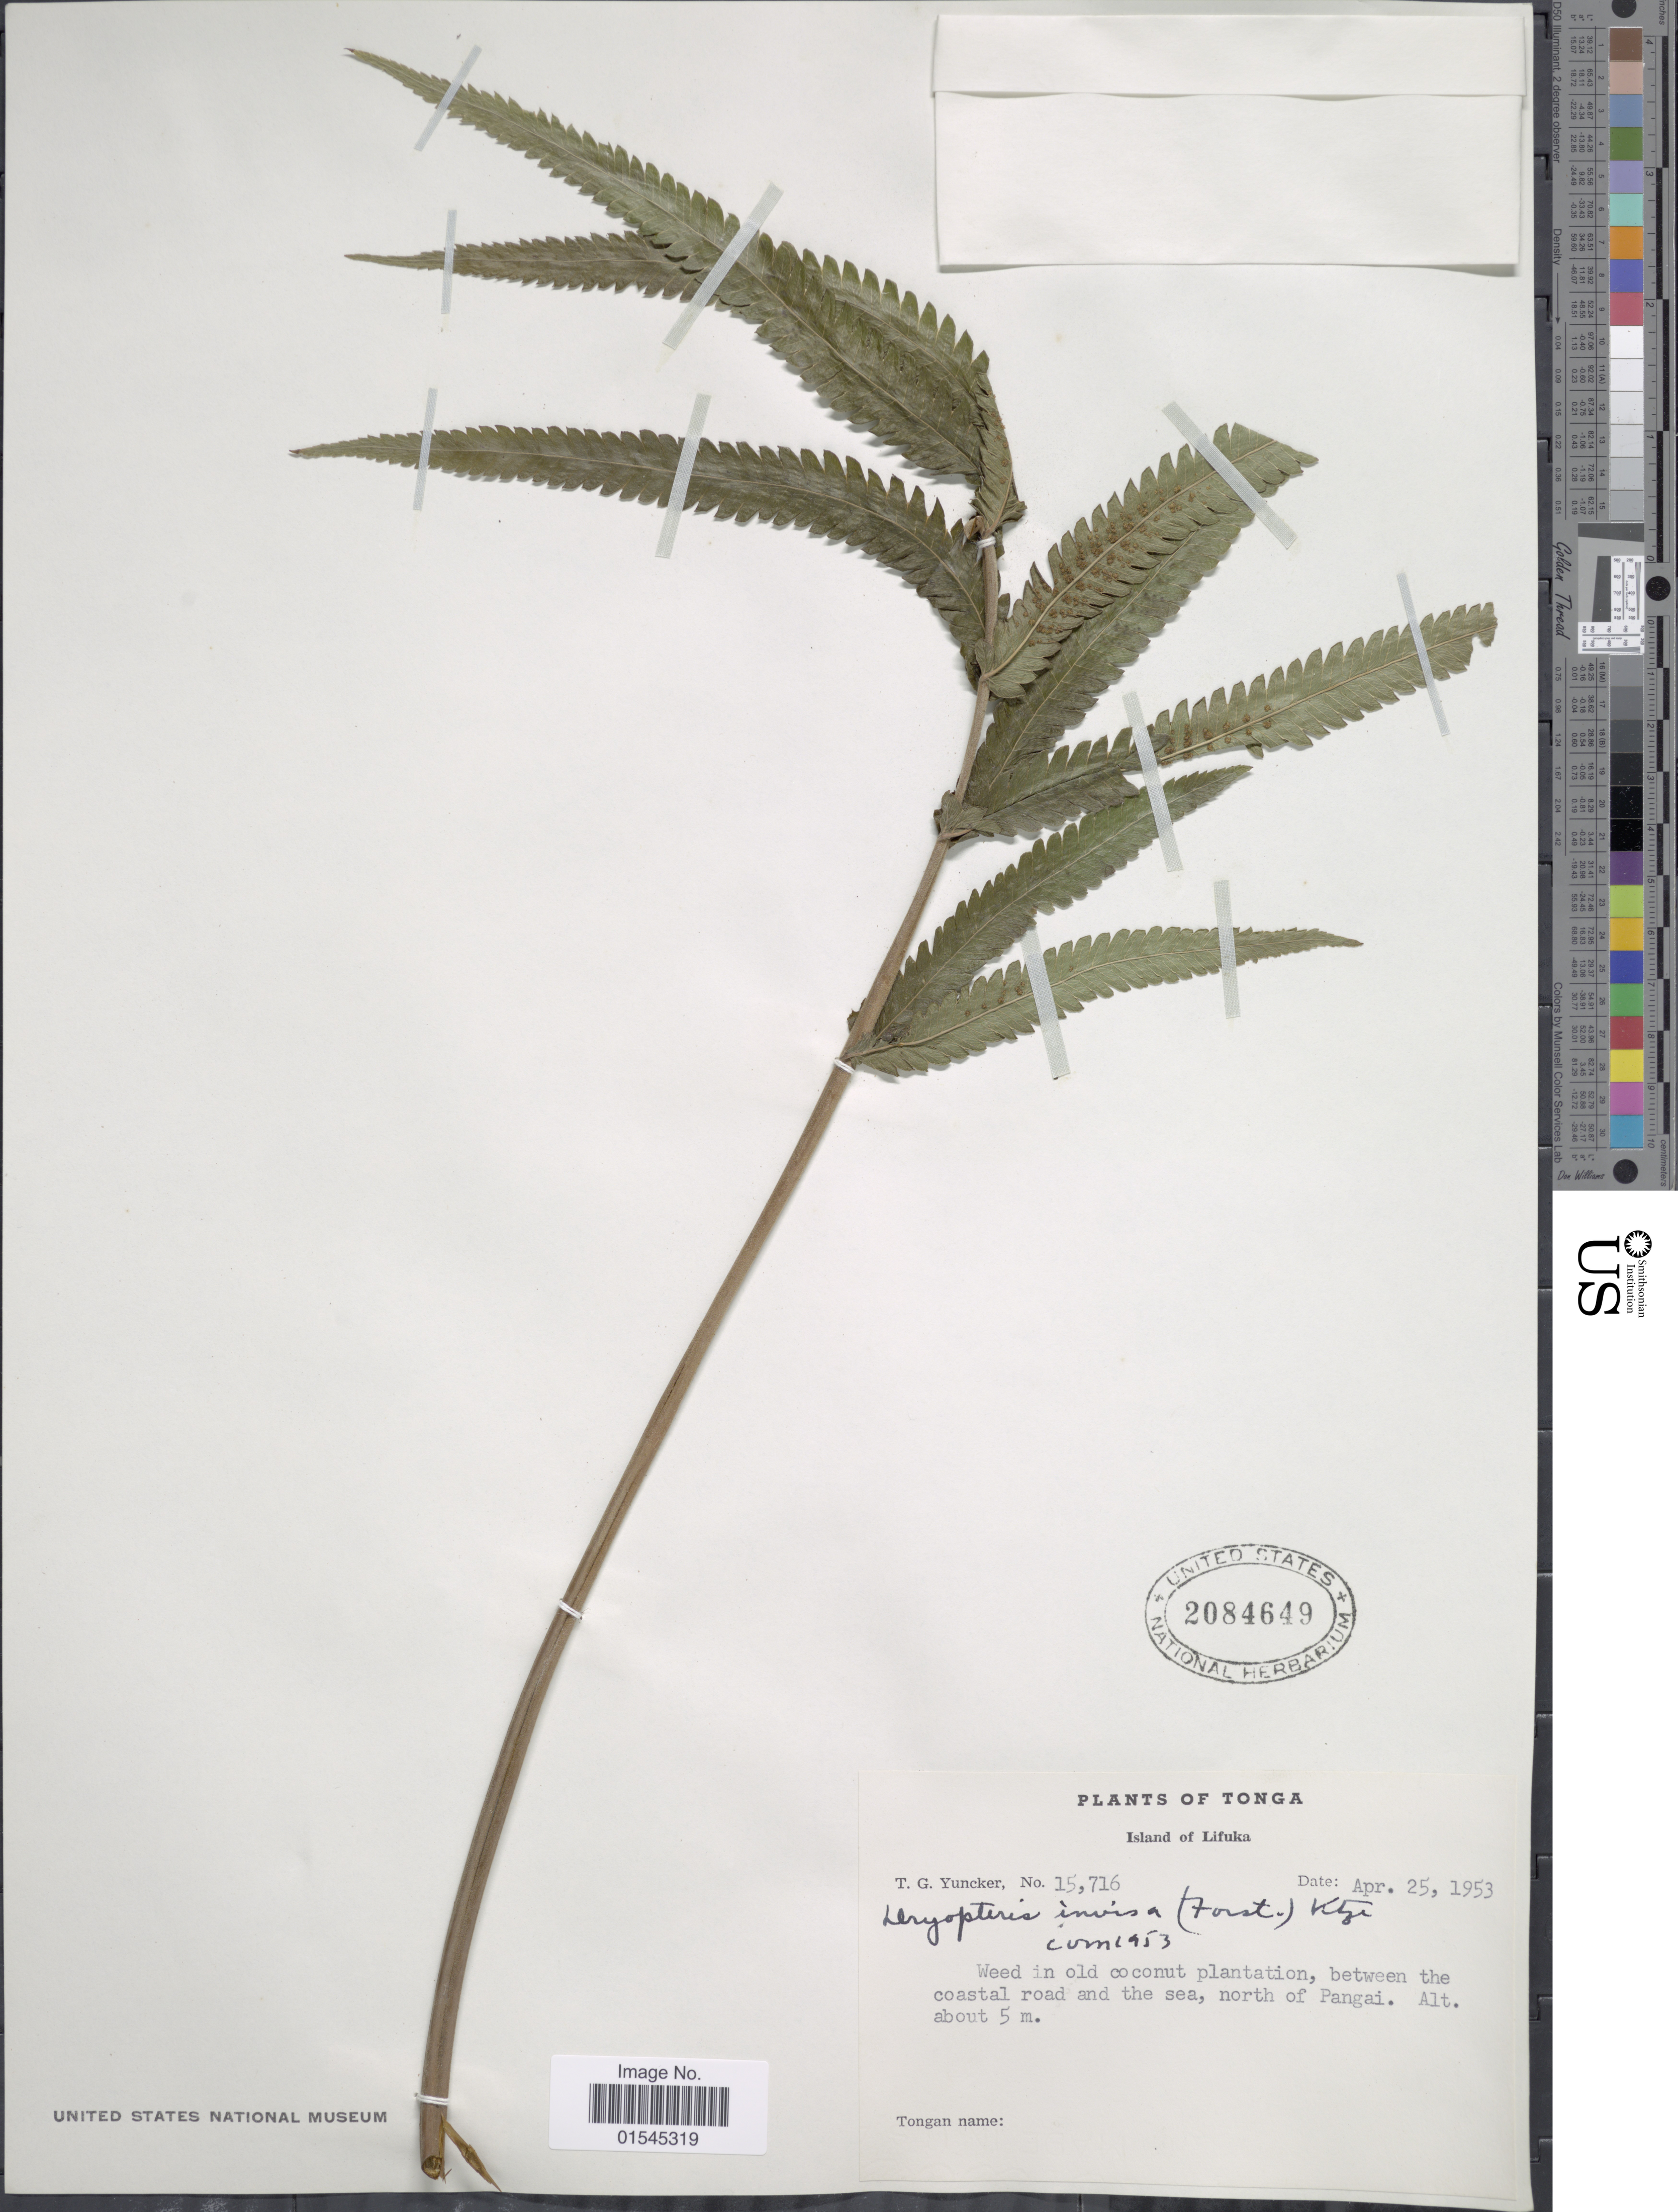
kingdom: Plantae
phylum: Tracheophyta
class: Polypodiopsida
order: Polypodiales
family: Thelypteridaceae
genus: Sphaerostephanos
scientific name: Sphaerostephanos invisus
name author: (G. Forst.) Holttum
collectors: T. G. Yuncker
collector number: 15716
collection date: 1953-04-25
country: Tonga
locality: Island of Lifuka. Weed in old coconut plantation, between the coastal road and the sea, north of Pangai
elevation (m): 5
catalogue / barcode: US 2084649